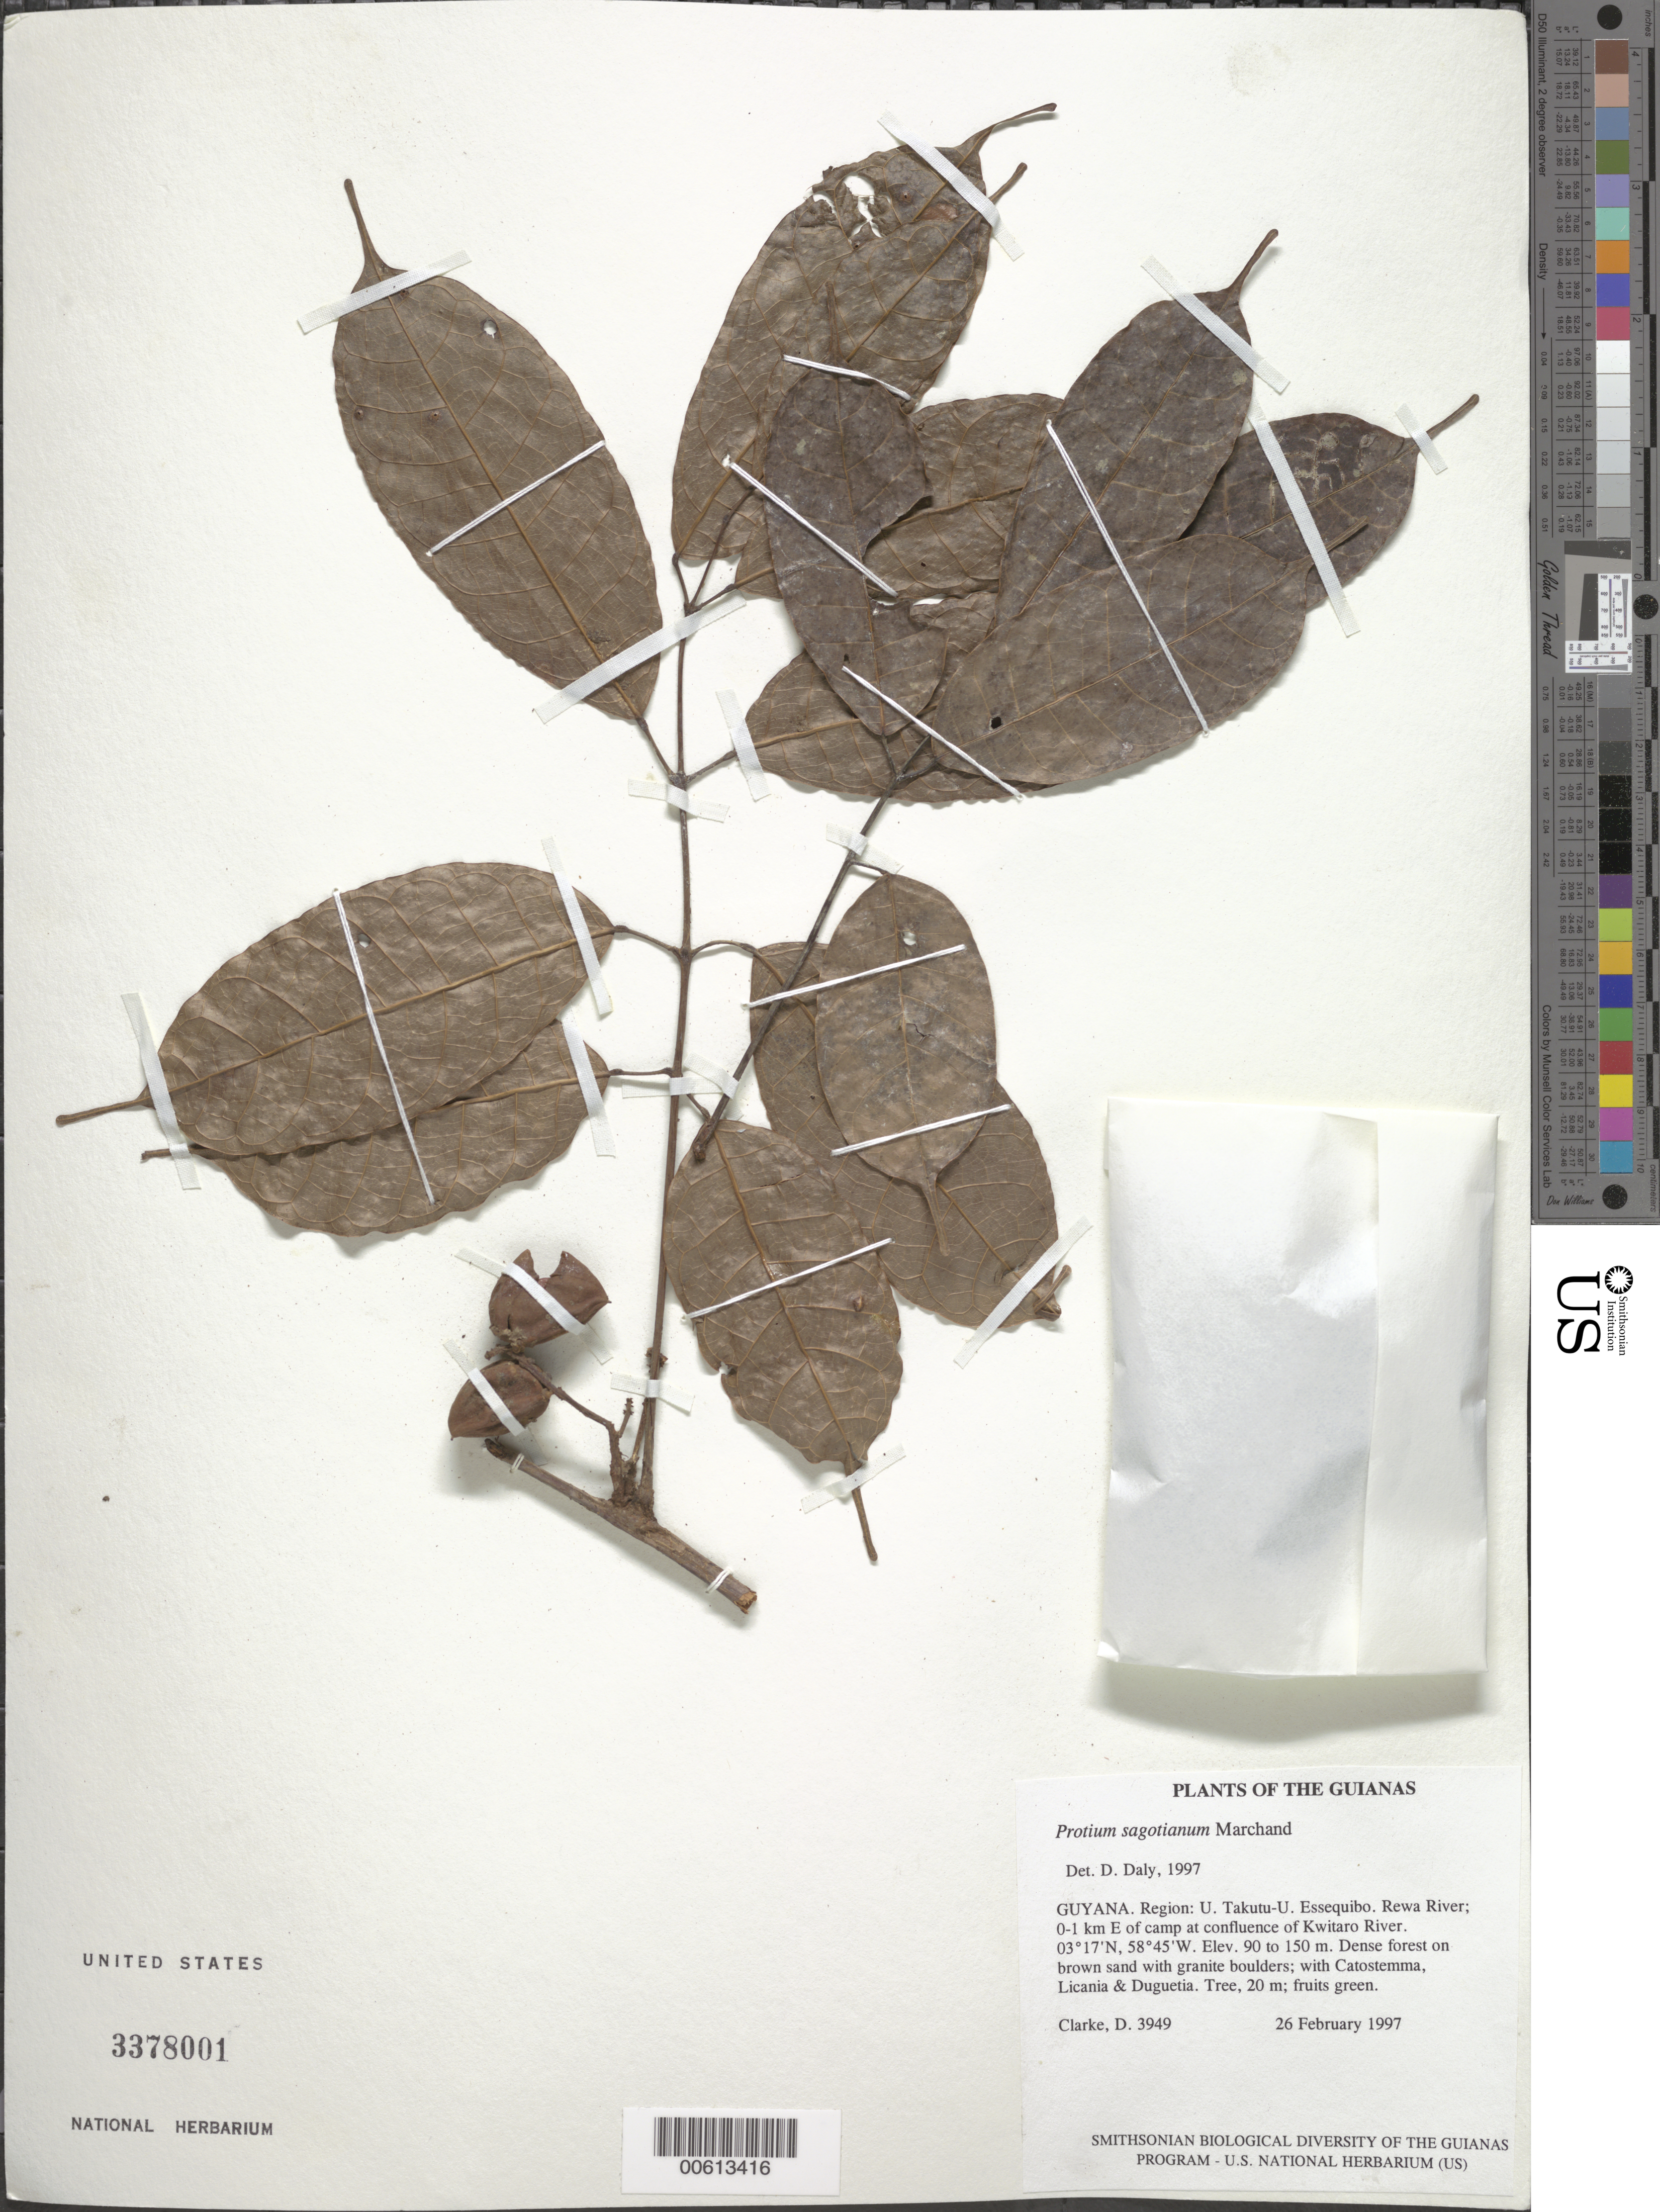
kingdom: Plantae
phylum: Tracheophyta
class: Magnoliopsida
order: Sapindales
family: Burseraceae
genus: Protium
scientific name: Protium sagotianum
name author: Marchand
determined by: Daly, D. C.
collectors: H. D. Clarke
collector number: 3949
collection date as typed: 26 February 1997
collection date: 1997-02-26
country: Guyana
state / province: U. Takutu-U. Essequibo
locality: Rewa River; 0-1 km E of camp at confluence of Kwitaro River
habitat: Dense forest on brown sand with granite boulders; with Catostemma, Licania & Duguetia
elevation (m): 90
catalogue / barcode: US 3378001